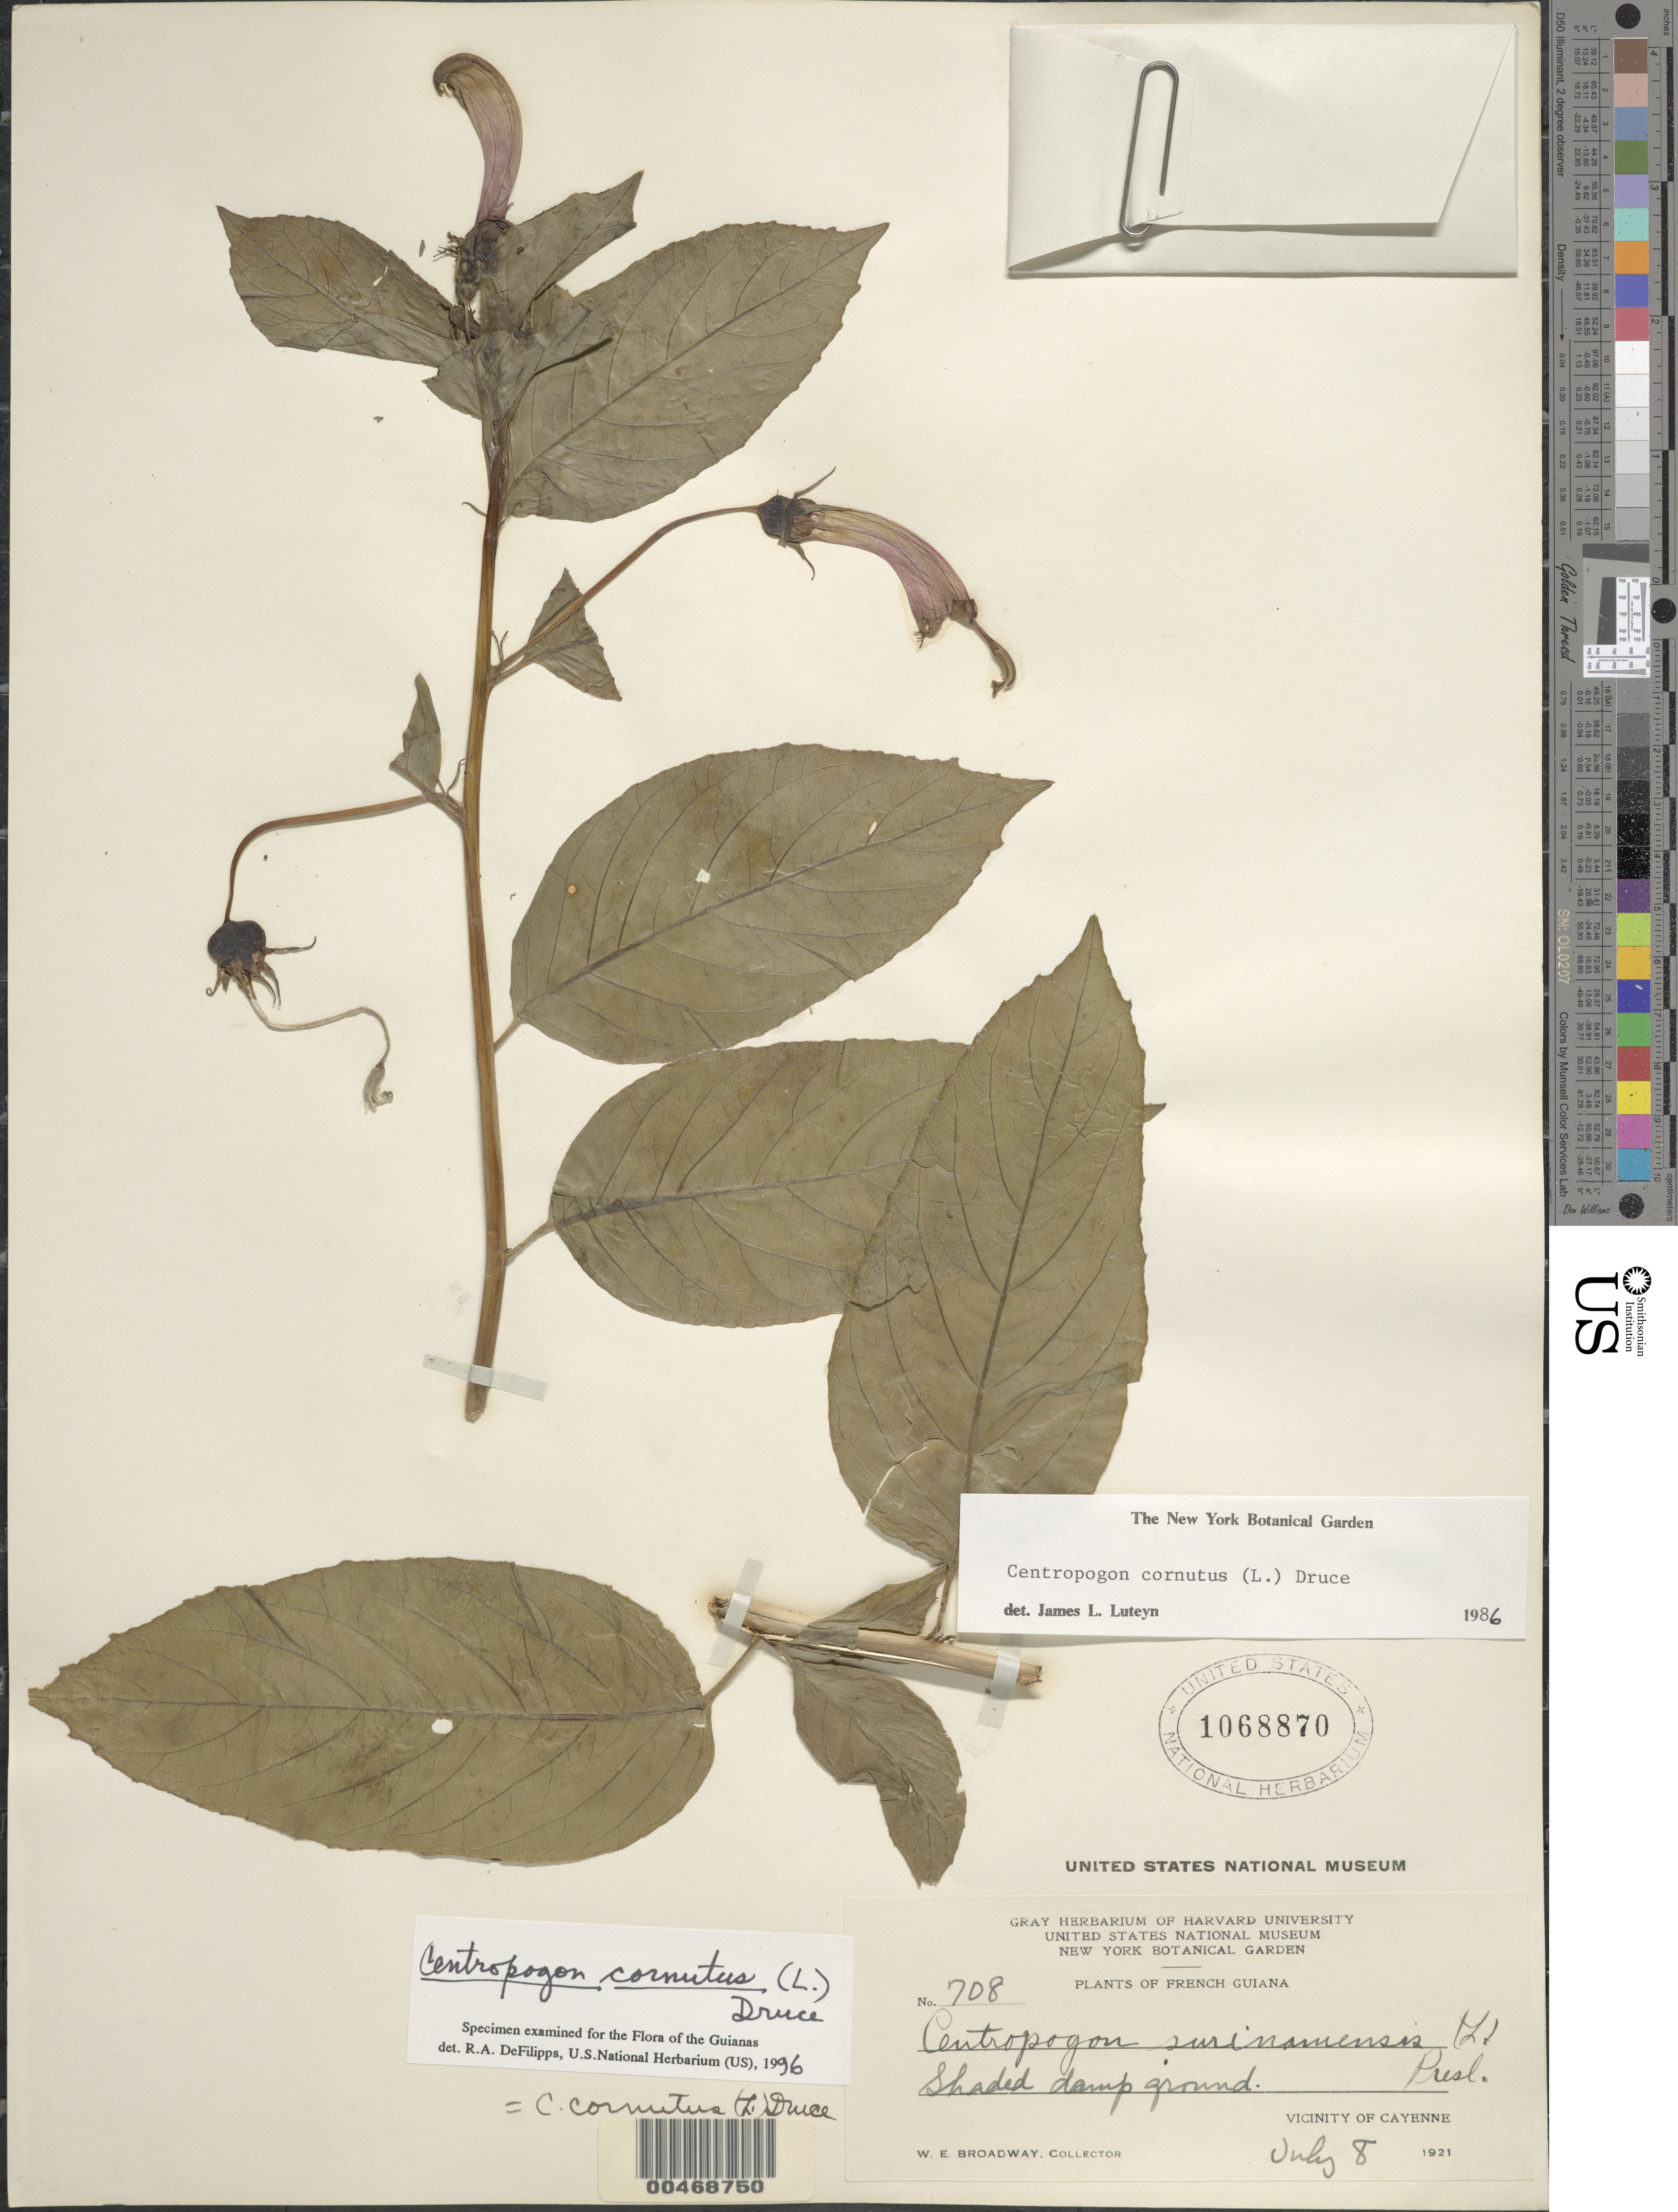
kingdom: Plantae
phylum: Tracheophyta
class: Magnoliopsida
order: Asterales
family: Campanulaceae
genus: Centropogon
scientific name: Centropogon cornutus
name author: (L.) Druce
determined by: DeFilipps, R. A.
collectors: W. E. Broadway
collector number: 708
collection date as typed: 8-Jul-21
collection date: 1921-07-08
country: French Guiana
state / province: Cayenne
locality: Cayenne, vic.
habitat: Shaded damp ground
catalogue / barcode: US 1068870